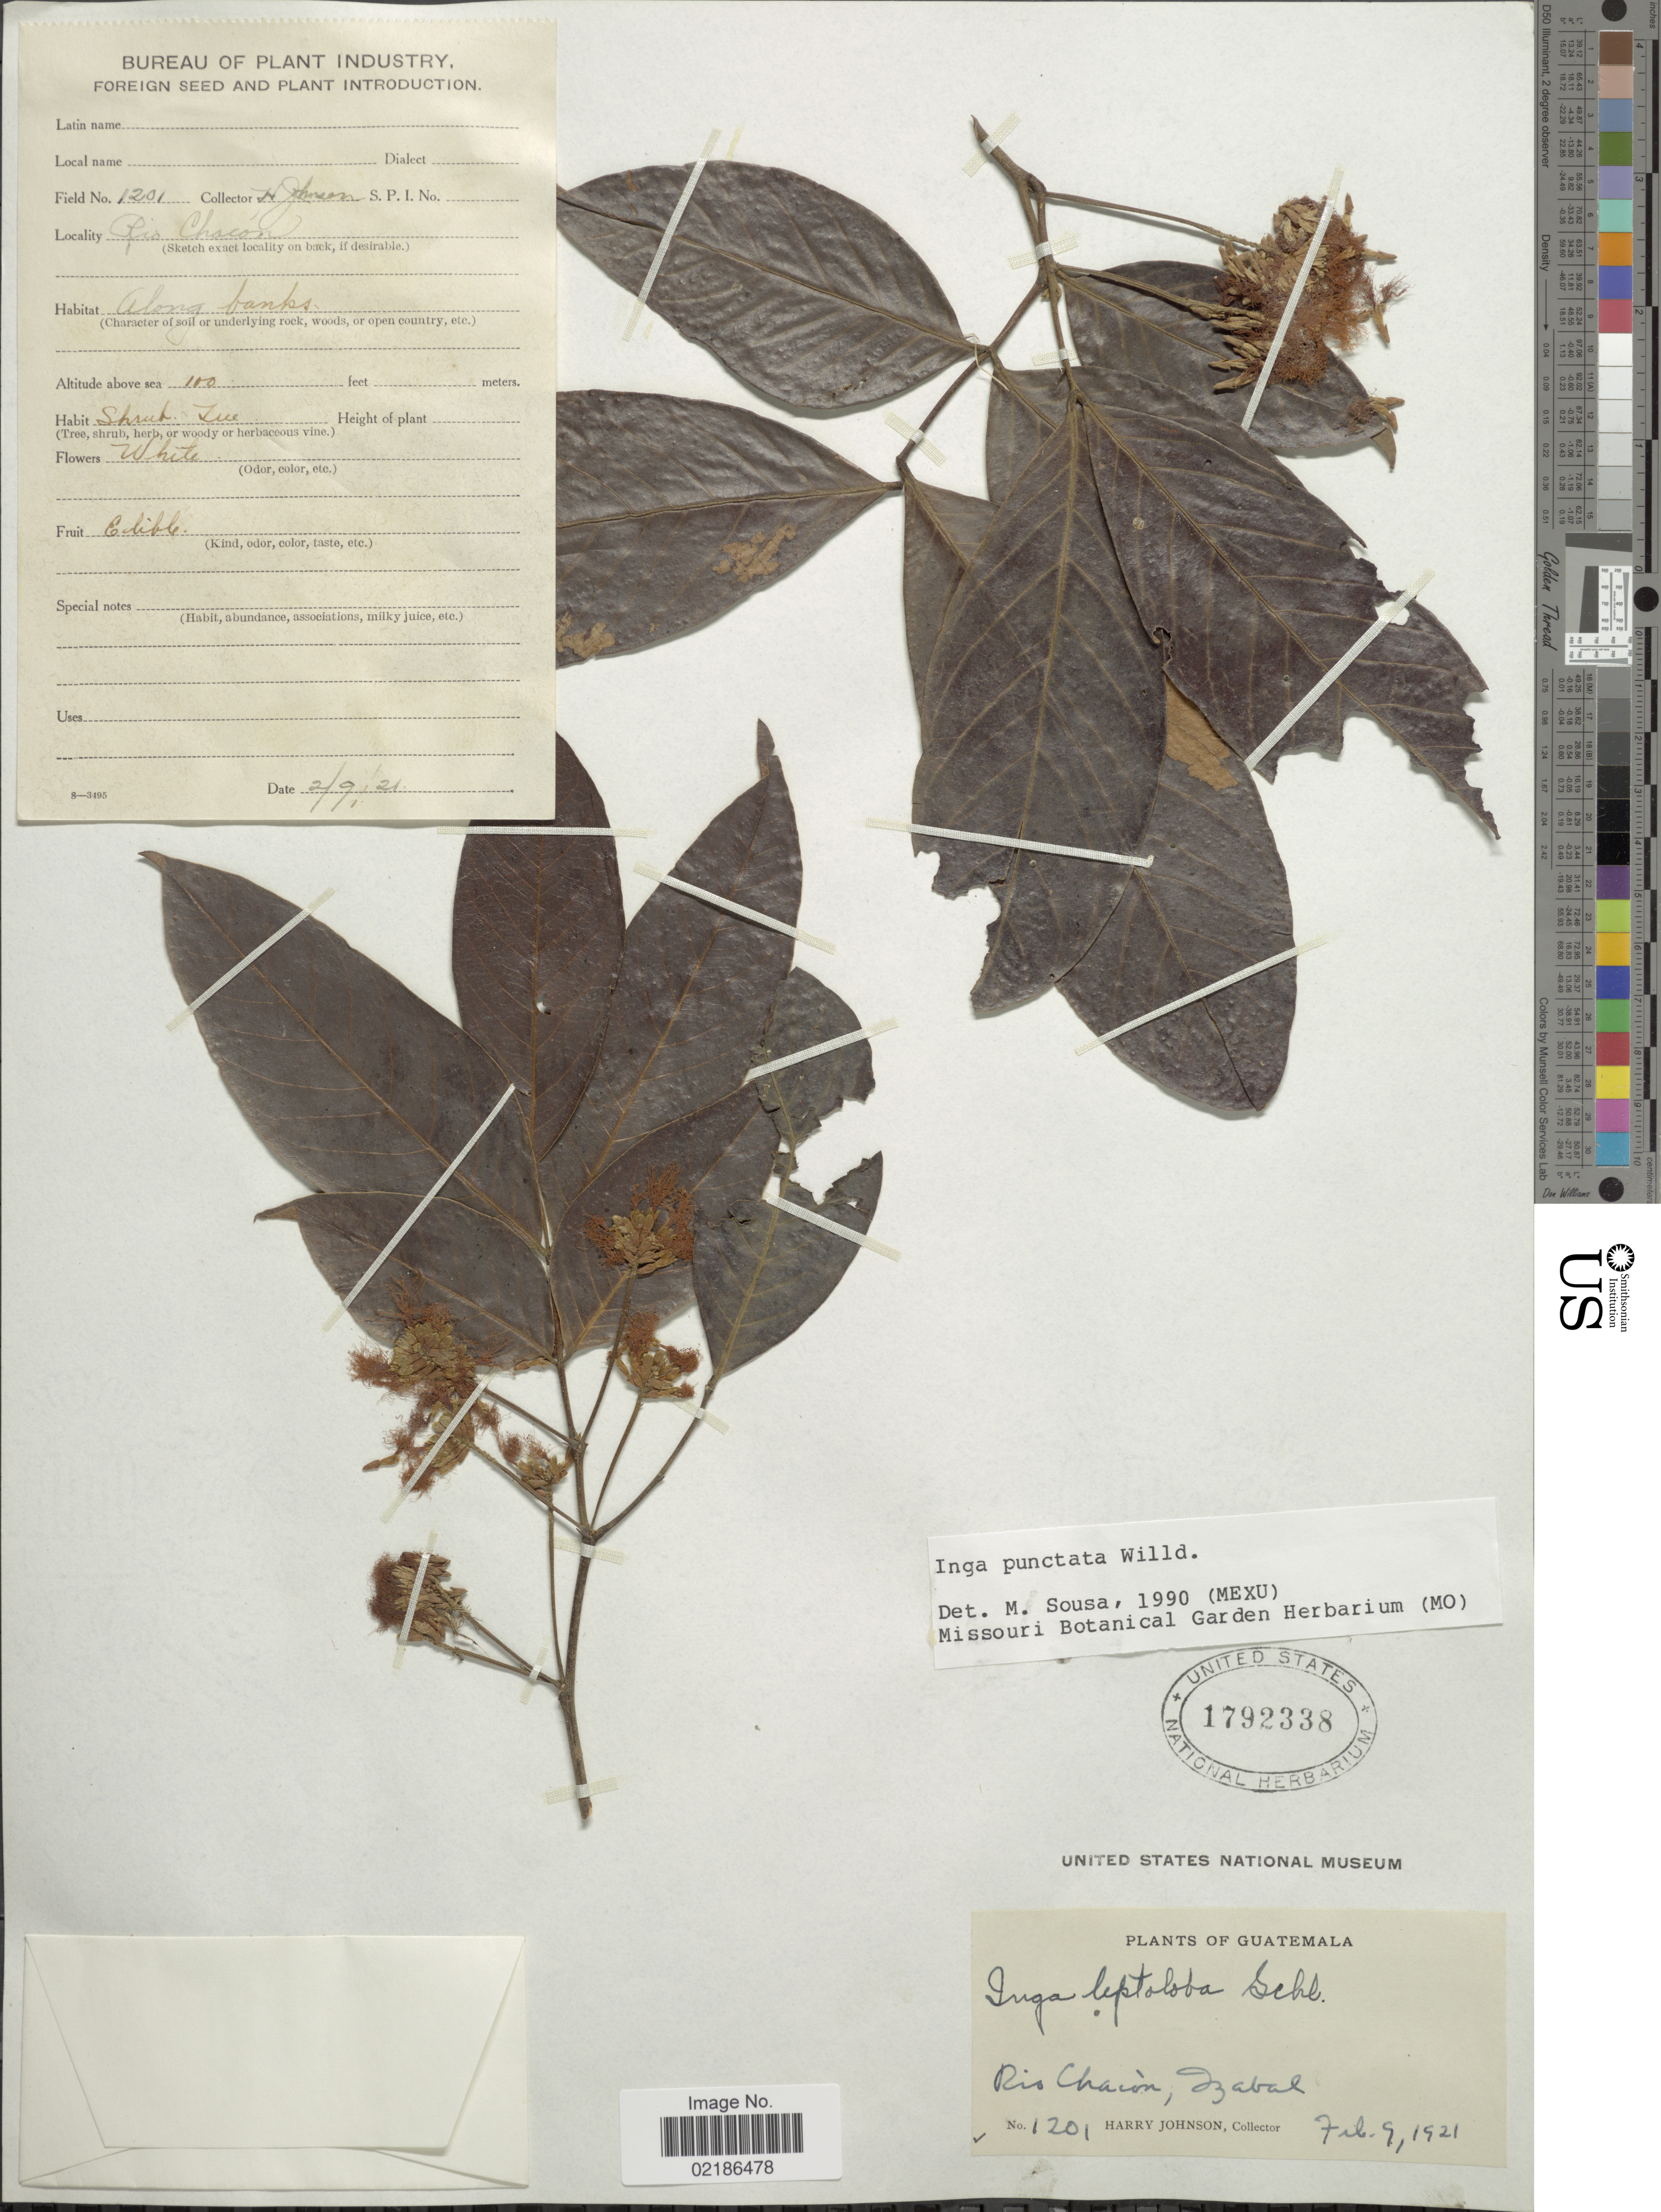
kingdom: Plantae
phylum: Tracheophyta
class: Magnoliopsida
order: Fabales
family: Fabaceae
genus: Inga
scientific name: Inga punctata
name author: Willd.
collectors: H. Johnson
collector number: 1201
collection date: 1921-02-09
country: Guatemala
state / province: Izabal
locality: Rio Chacon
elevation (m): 335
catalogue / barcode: US 1792338